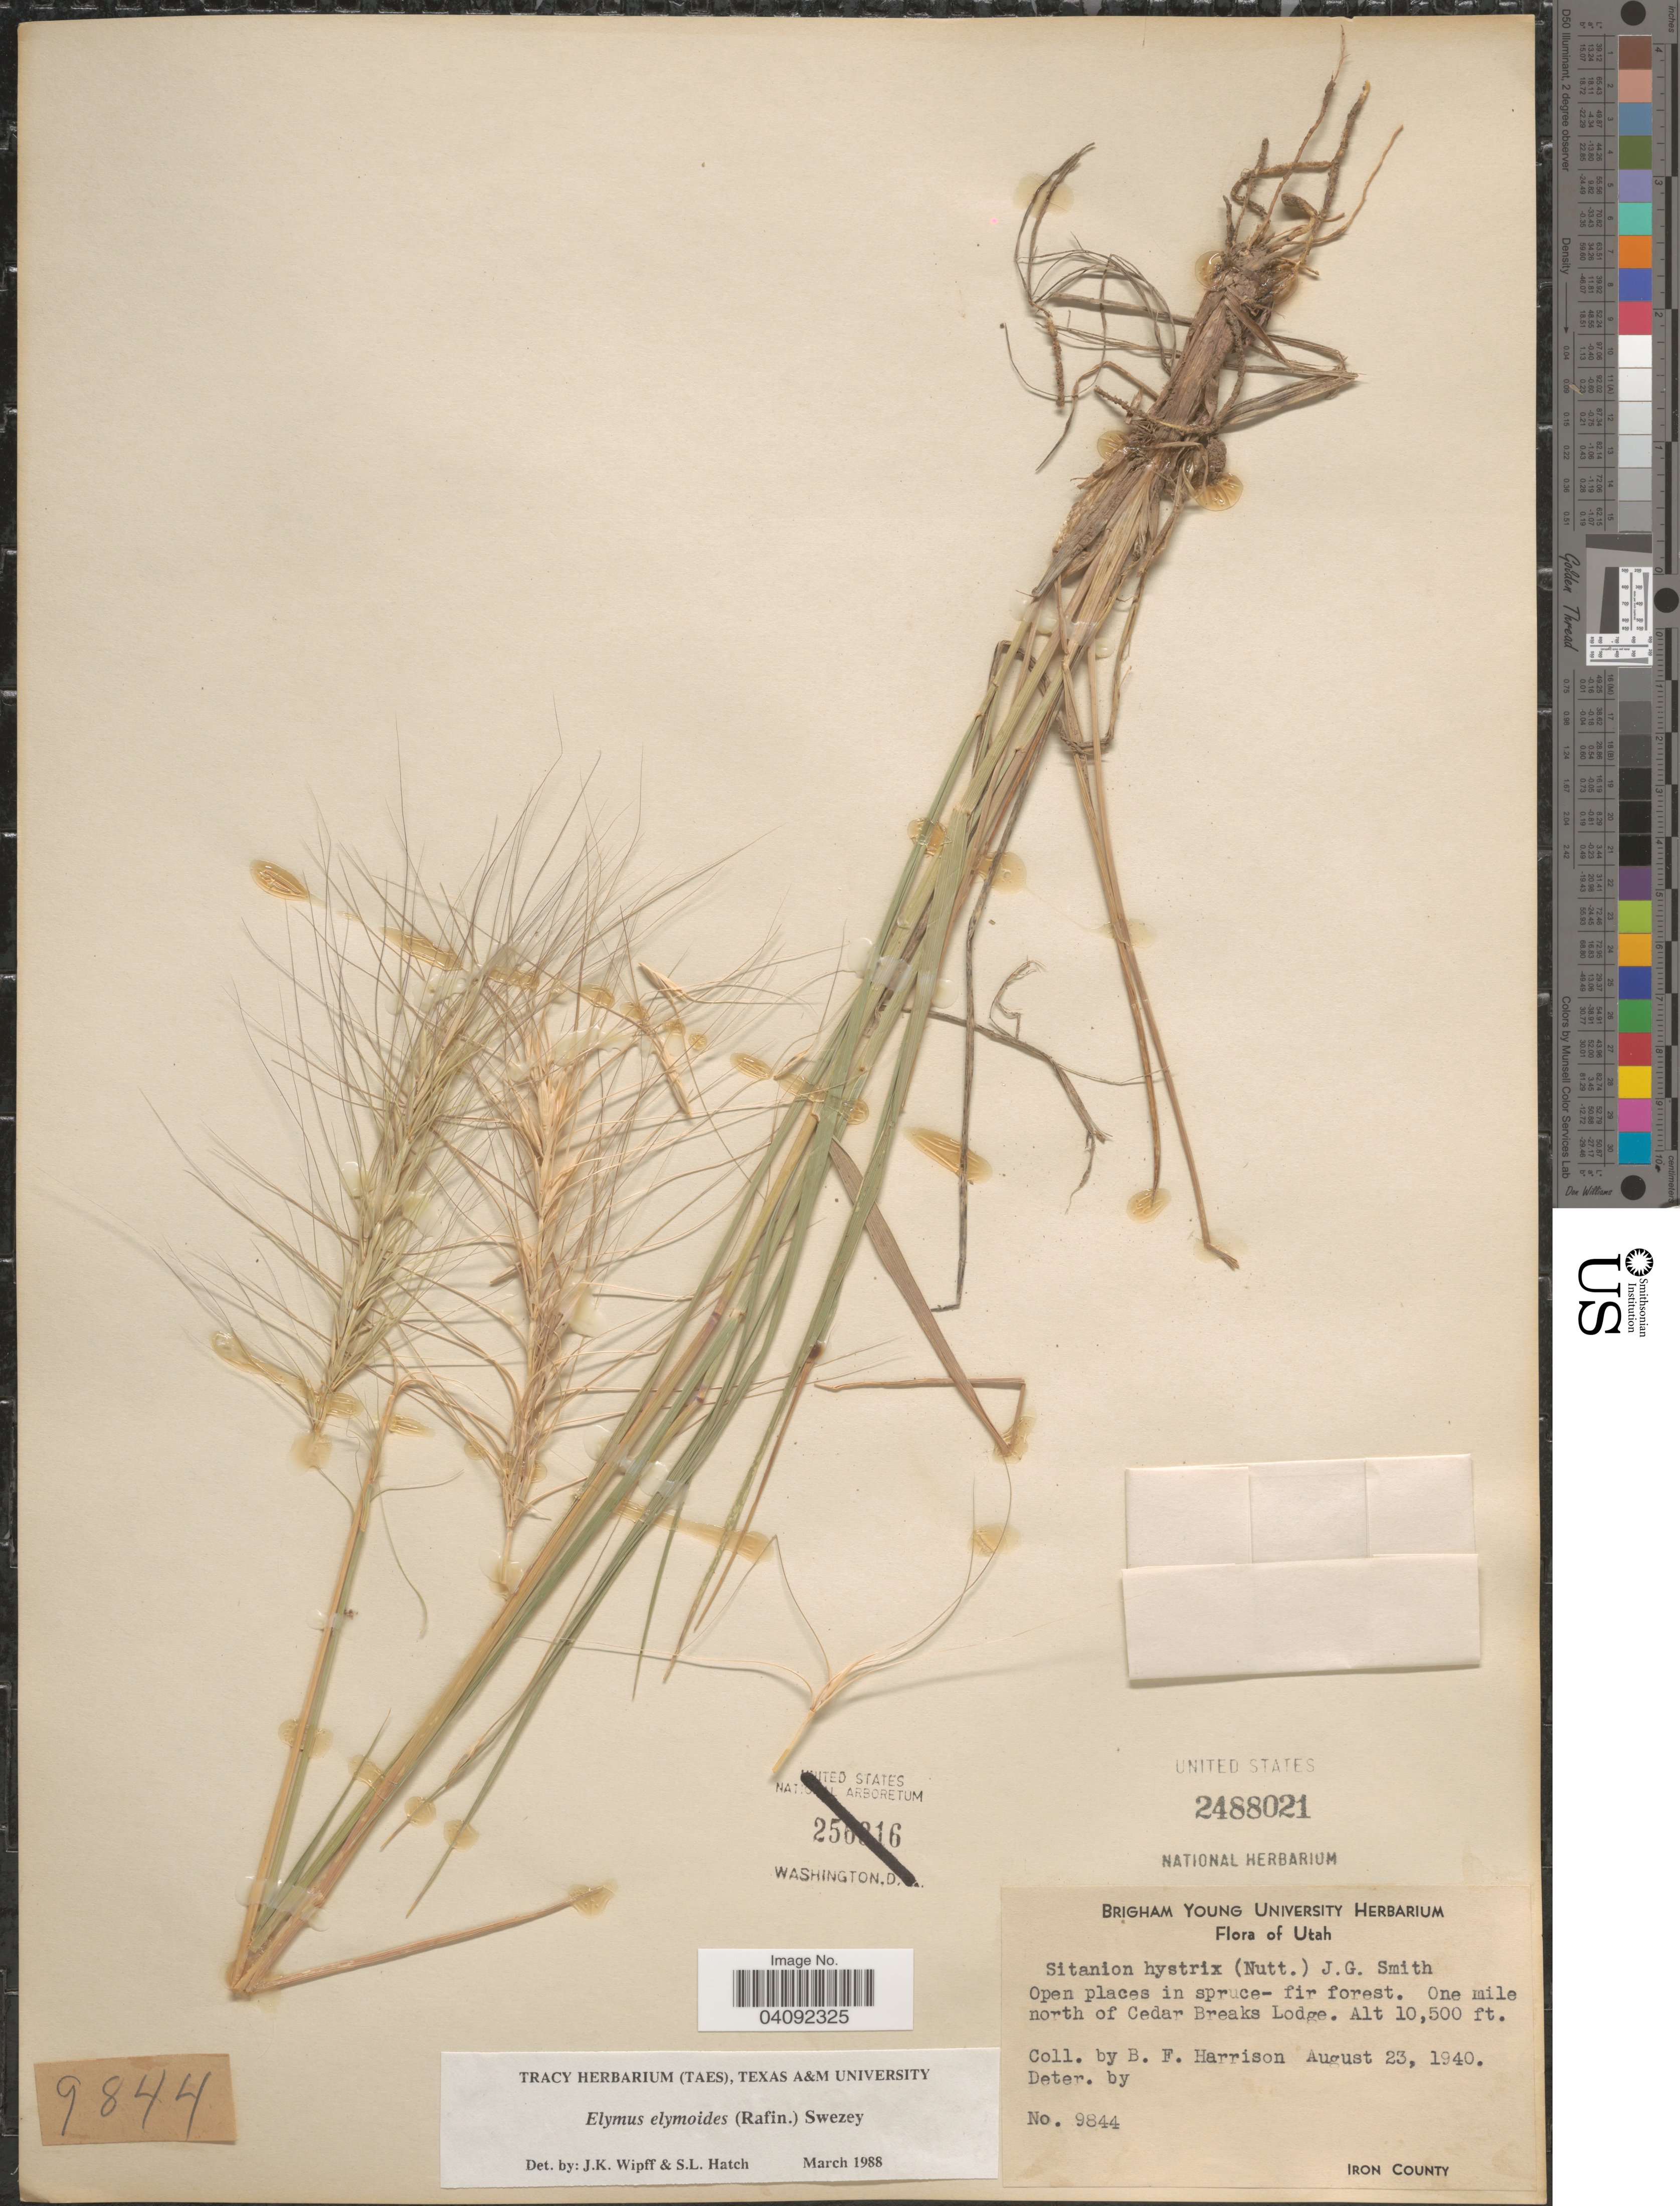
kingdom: Plantae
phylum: Tracheophyta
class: Liliopsida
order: Poales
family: Poaceae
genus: Elymus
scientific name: Elymus elymoides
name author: (Raf.) Swezey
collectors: B. F. Harrison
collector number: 9844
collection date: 1940-08-23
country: United States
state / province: Utah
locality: Open places in spruce- fir forest. One mile north of Cedar Breaks Lodge. Iron County.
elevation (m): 3200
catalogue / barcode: US 2488021